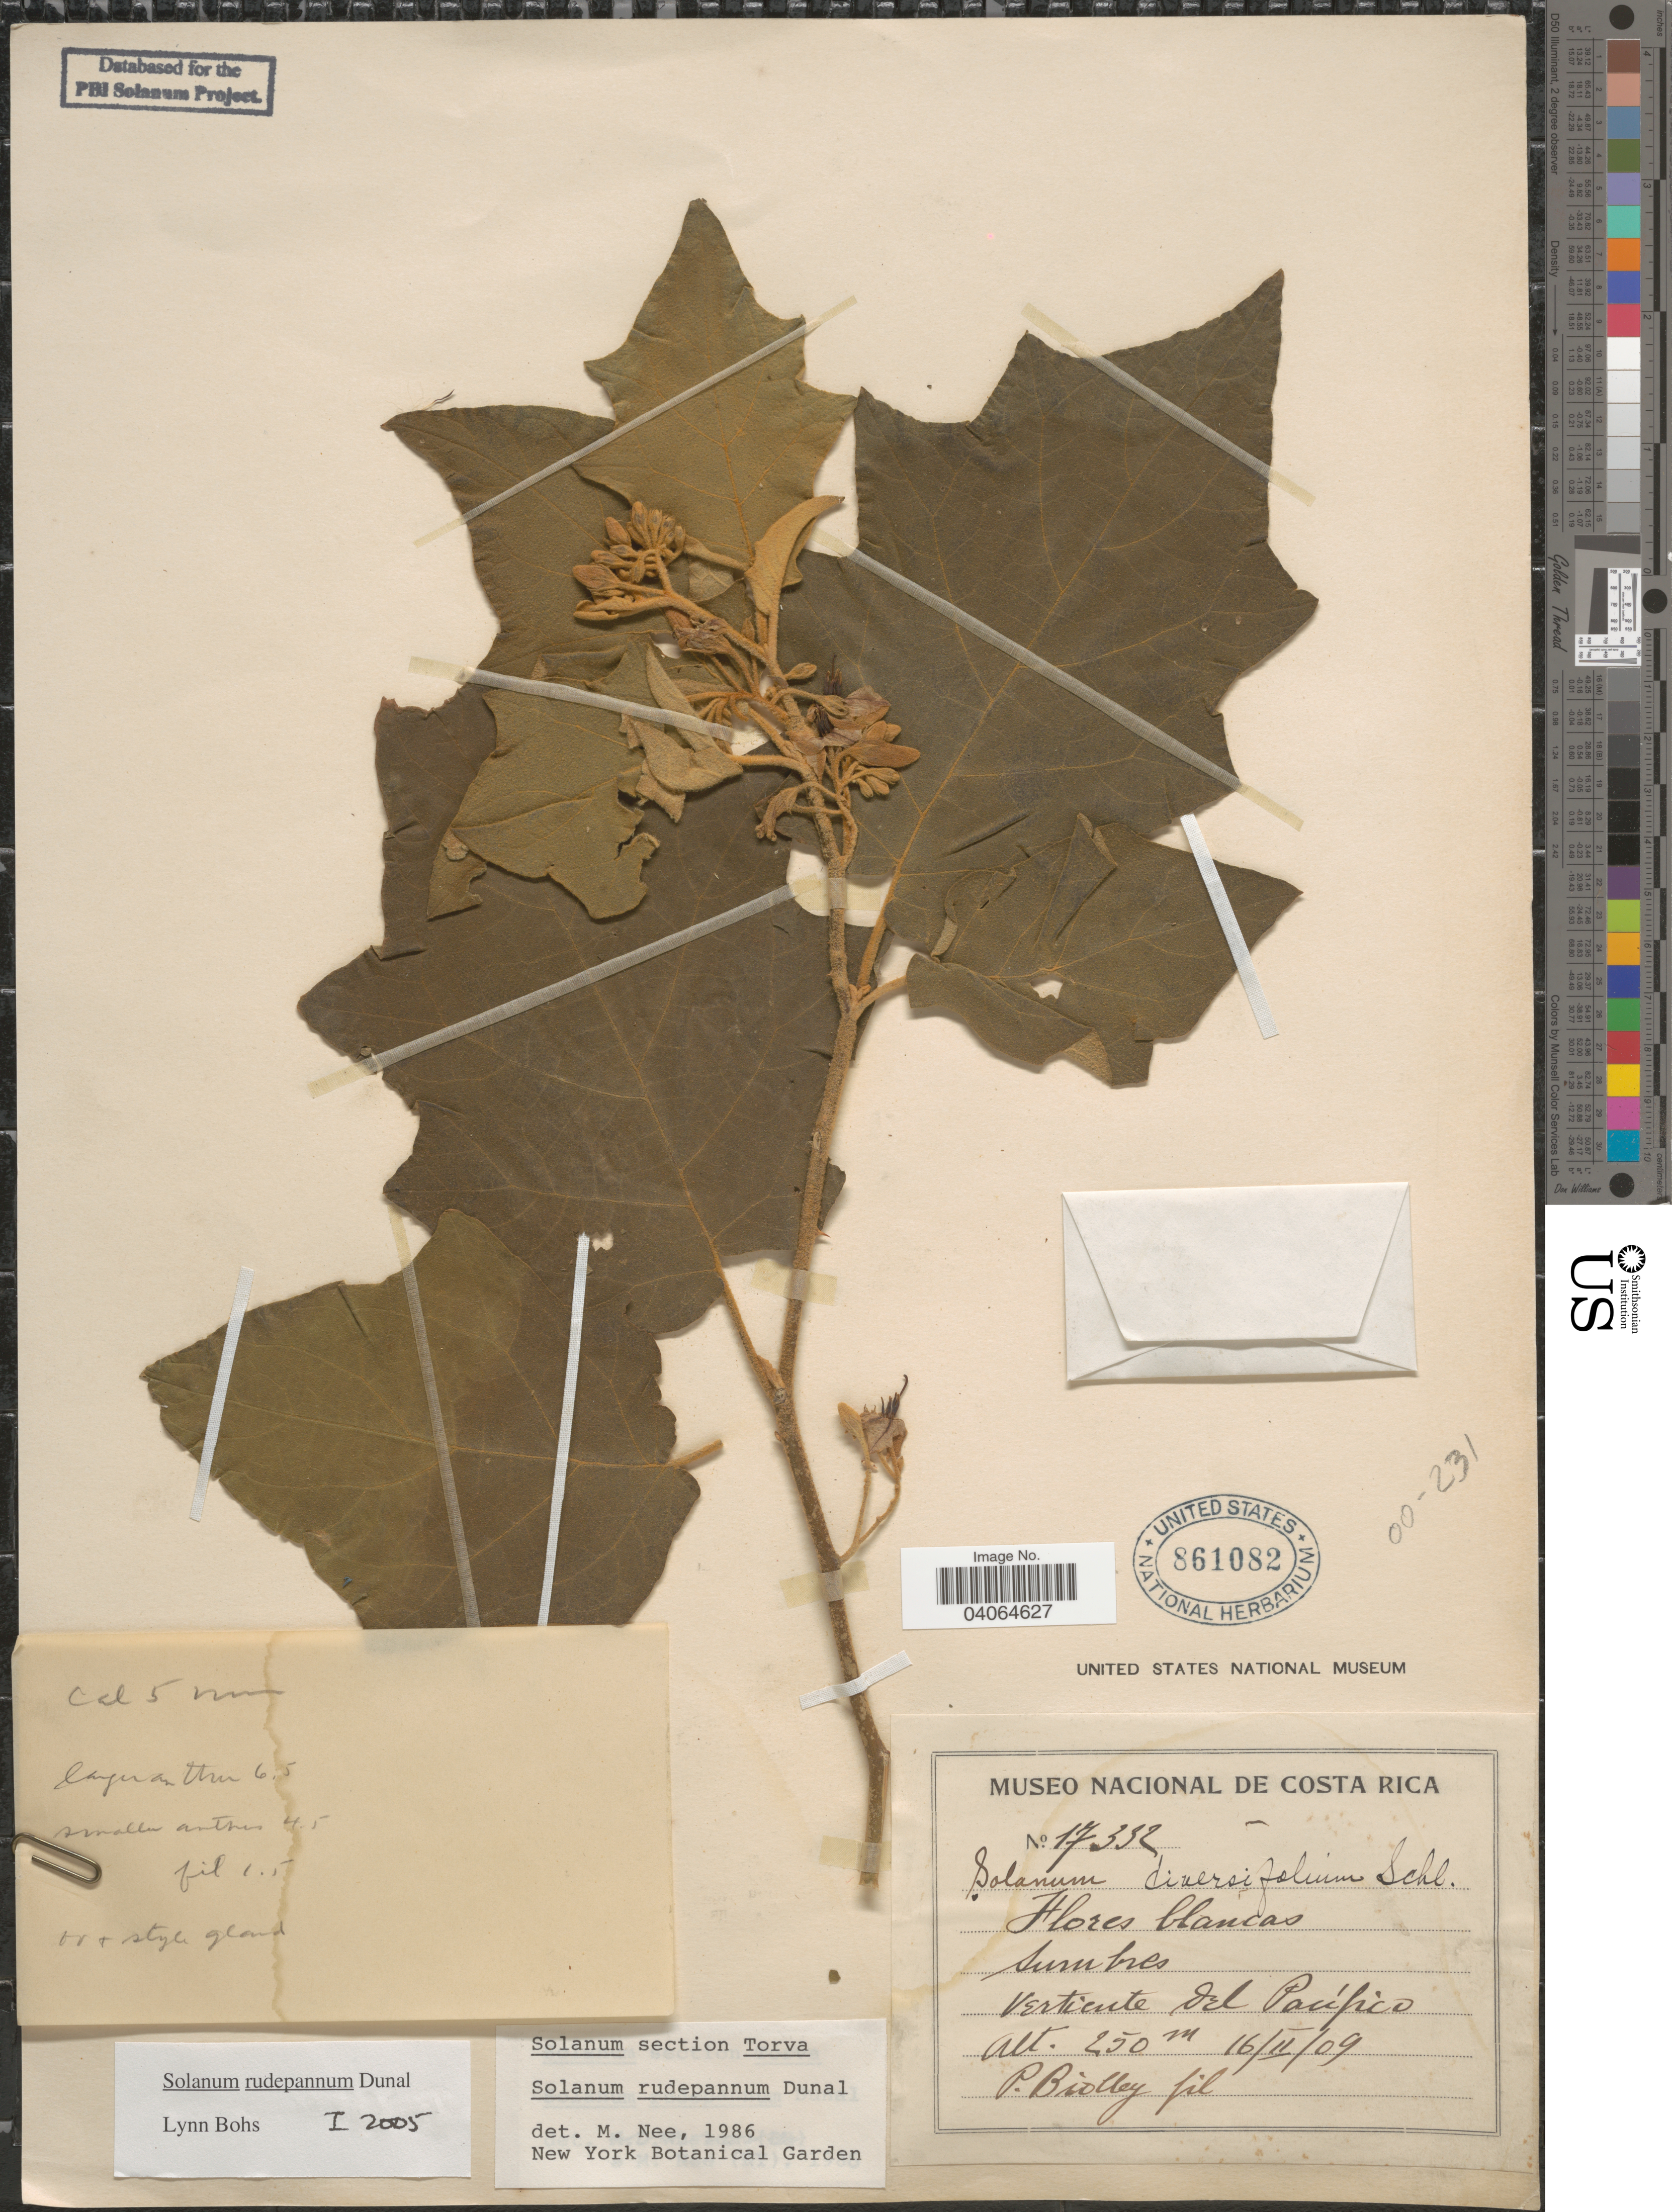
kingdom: Plantae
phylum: Tracheophyta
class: Magnoliopsida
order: Solanales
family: Solanaceae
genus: Solanum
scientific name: Solanum rudepannum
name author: Dunal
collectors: P. Biolley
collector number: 17332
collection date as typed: Transcribed d/m/y: 16/2/9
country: Costa Rica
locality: Sumbres. Vertiente del Pacífico.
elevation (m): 250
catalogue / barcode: US 861082